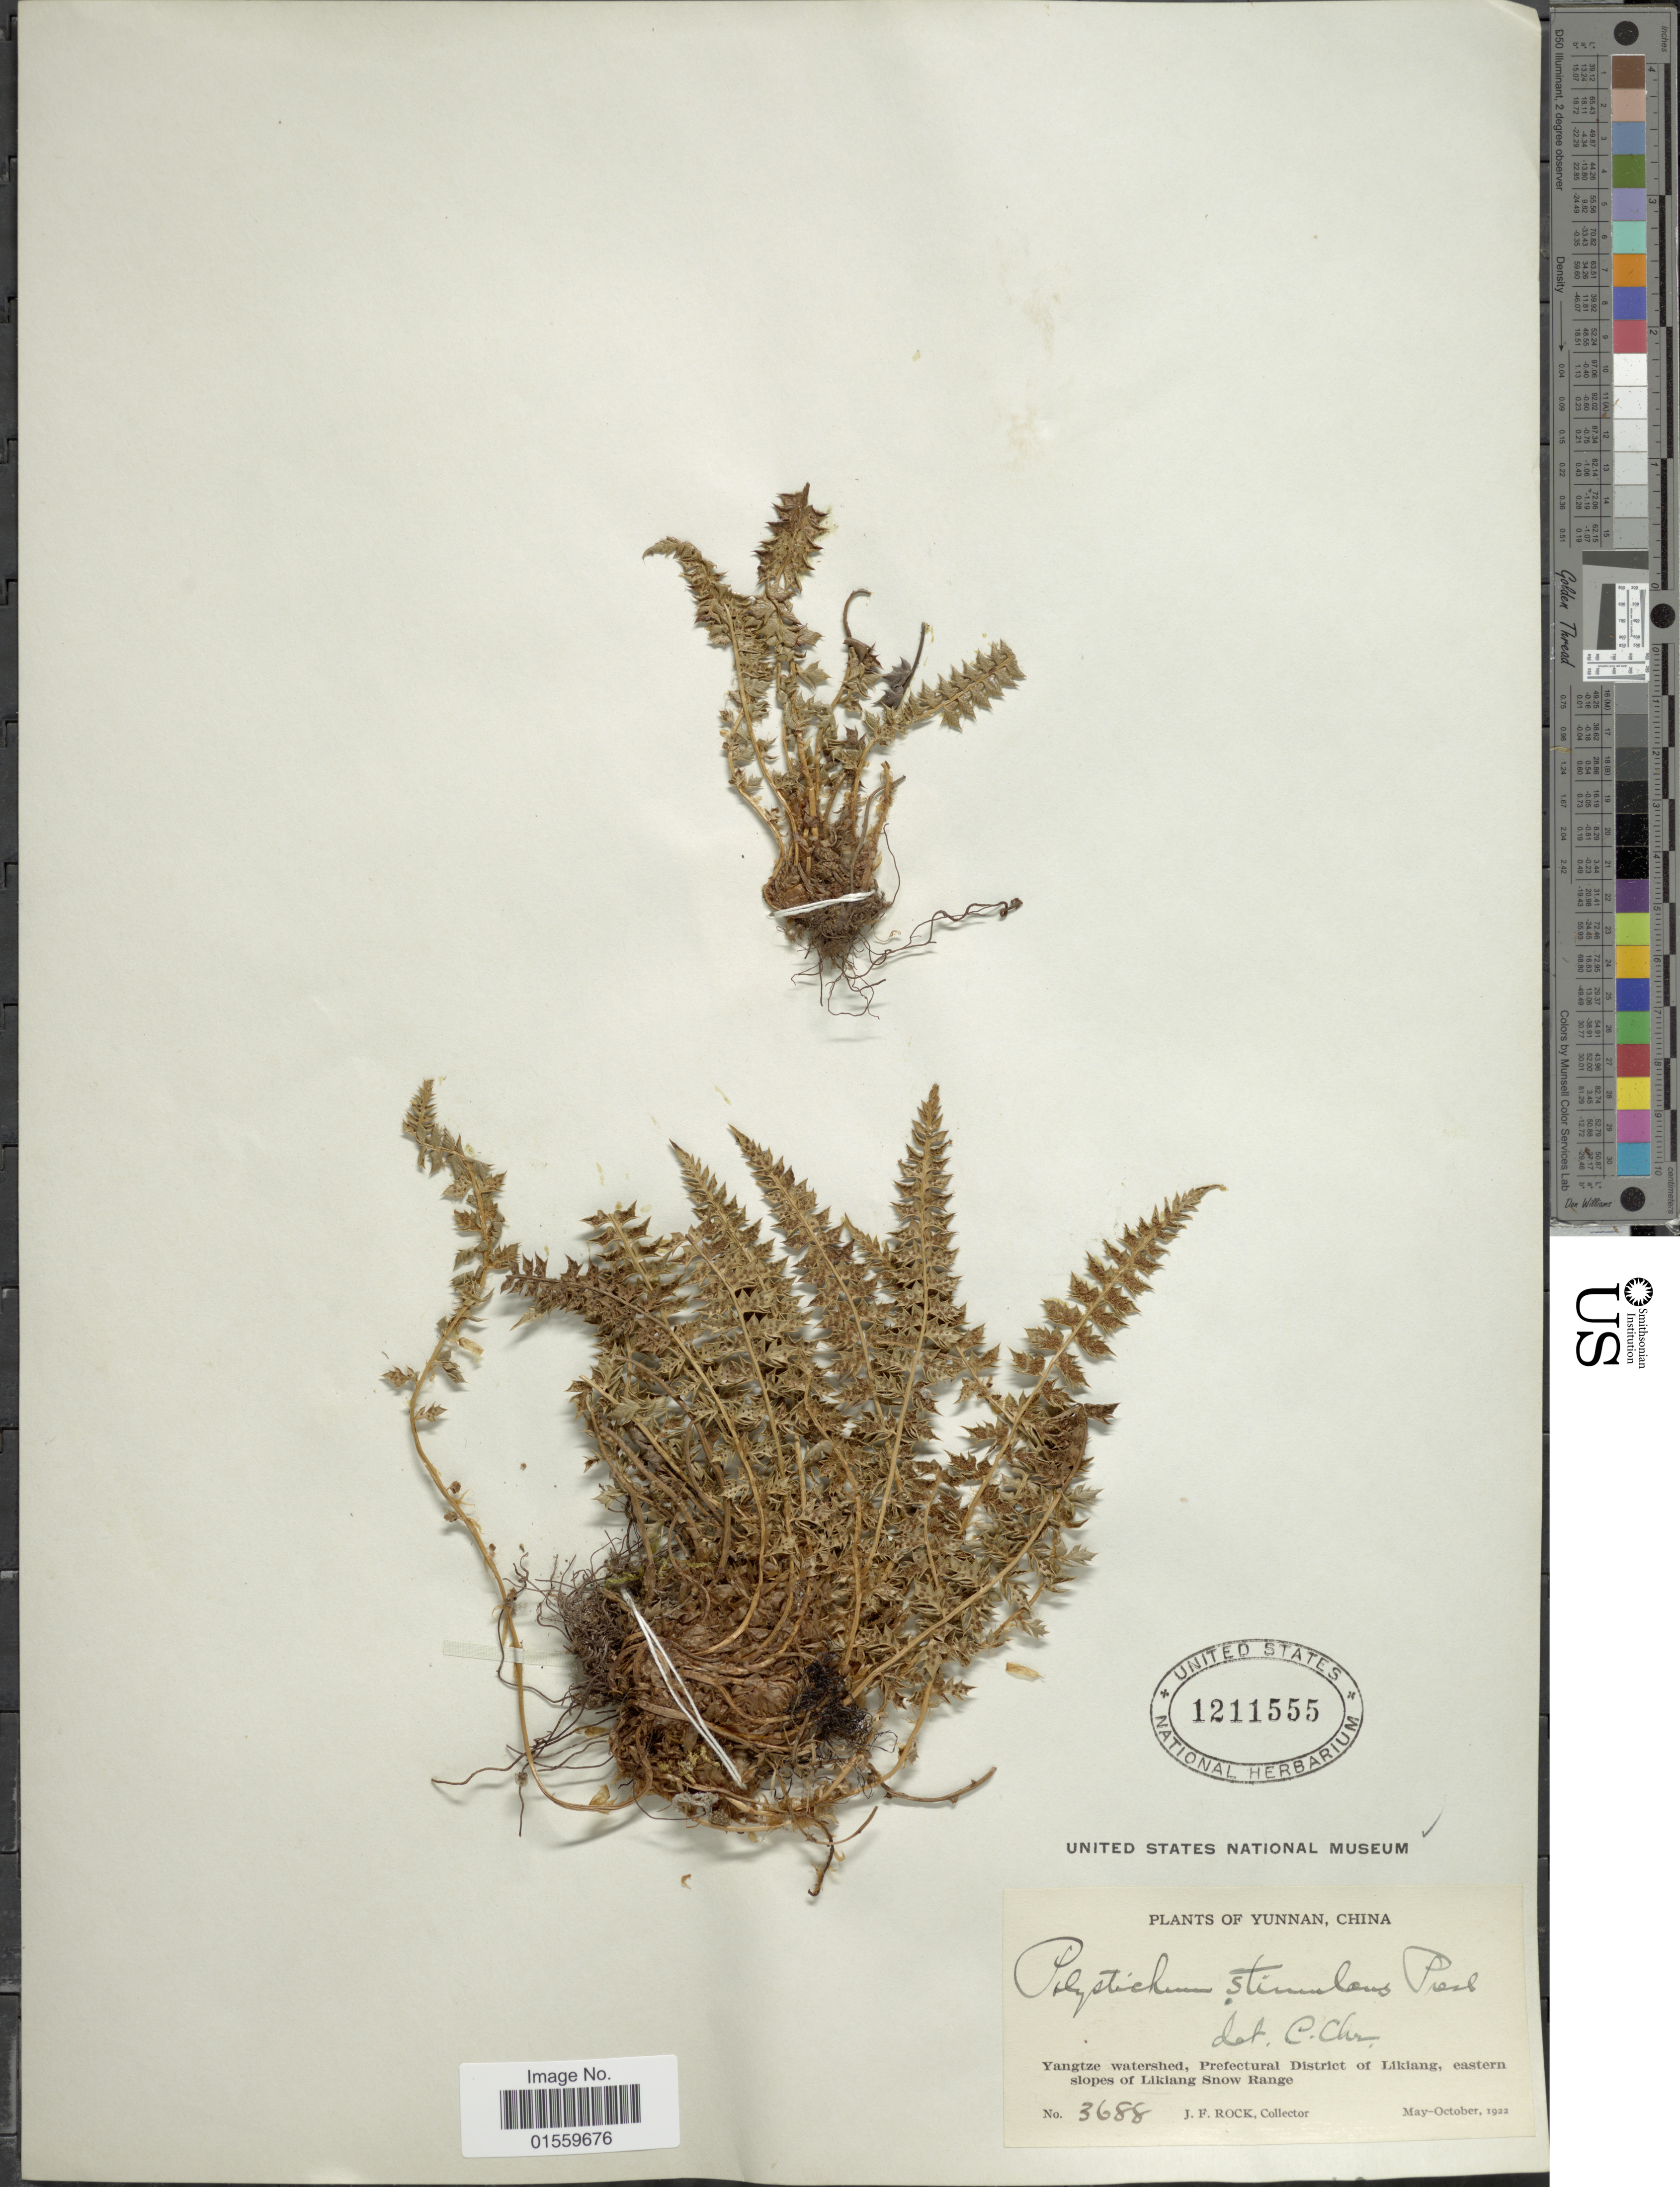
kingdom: Plantae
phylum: Tracheophyta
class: Polypodiopsida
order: Polypodiales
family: Dryopteridaceae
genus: Polystichum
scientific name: Polystichum stimulans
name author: (Kunze ex Mett.) Bedd.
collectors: J. Rock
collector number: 3688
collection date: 1922-05/1922-10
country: China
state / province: Yunnan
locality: Yunnan, China, Yangtze watershed, Prefectural District of Likiang, eastern slopes of Likiang Snow Range.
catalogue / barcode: US 1211555